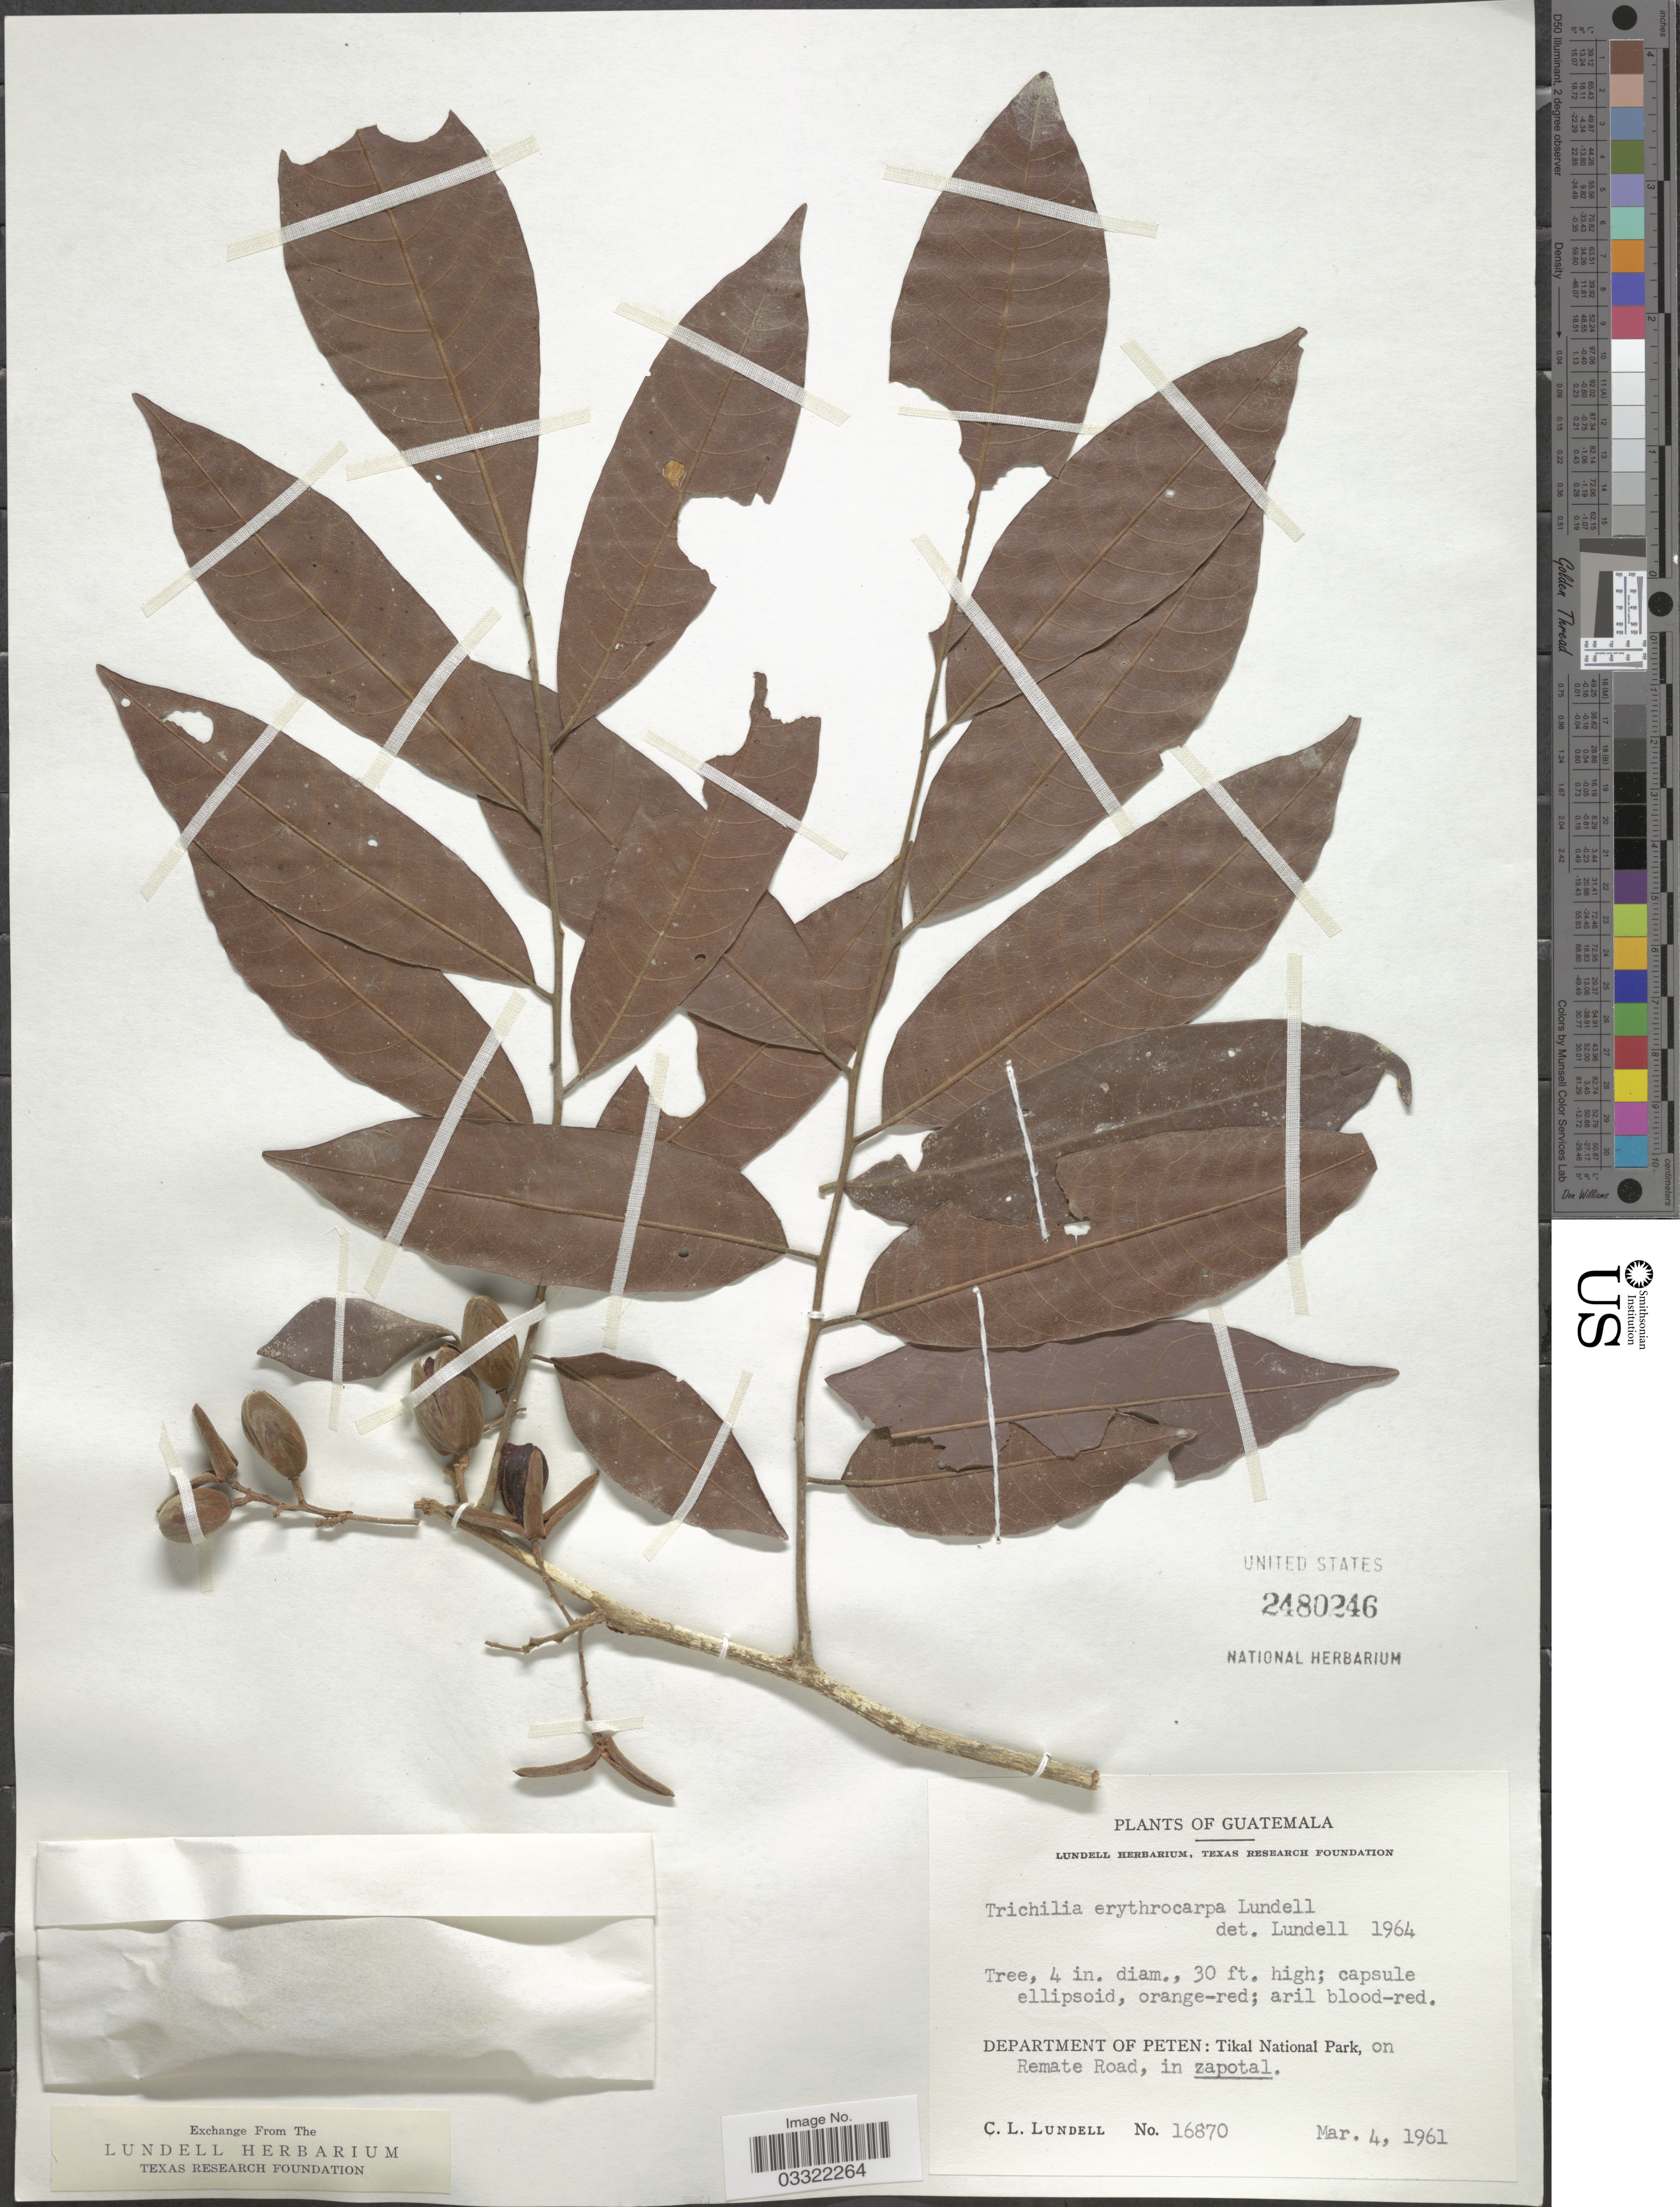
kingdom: Plantae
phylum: Tracheophyta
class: Magnoliopsida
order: Sapindales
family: Meliaceae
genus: Trichilia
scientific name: Trichilia erythrocarpa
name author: Lundell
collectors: C. L. Lundell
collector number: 16870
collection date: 1961-03-04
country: Guatemala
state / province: El Petén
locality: Department of Peten: Tikal National Park, on Remate Road, in zapotal.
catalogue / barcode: US 2480246